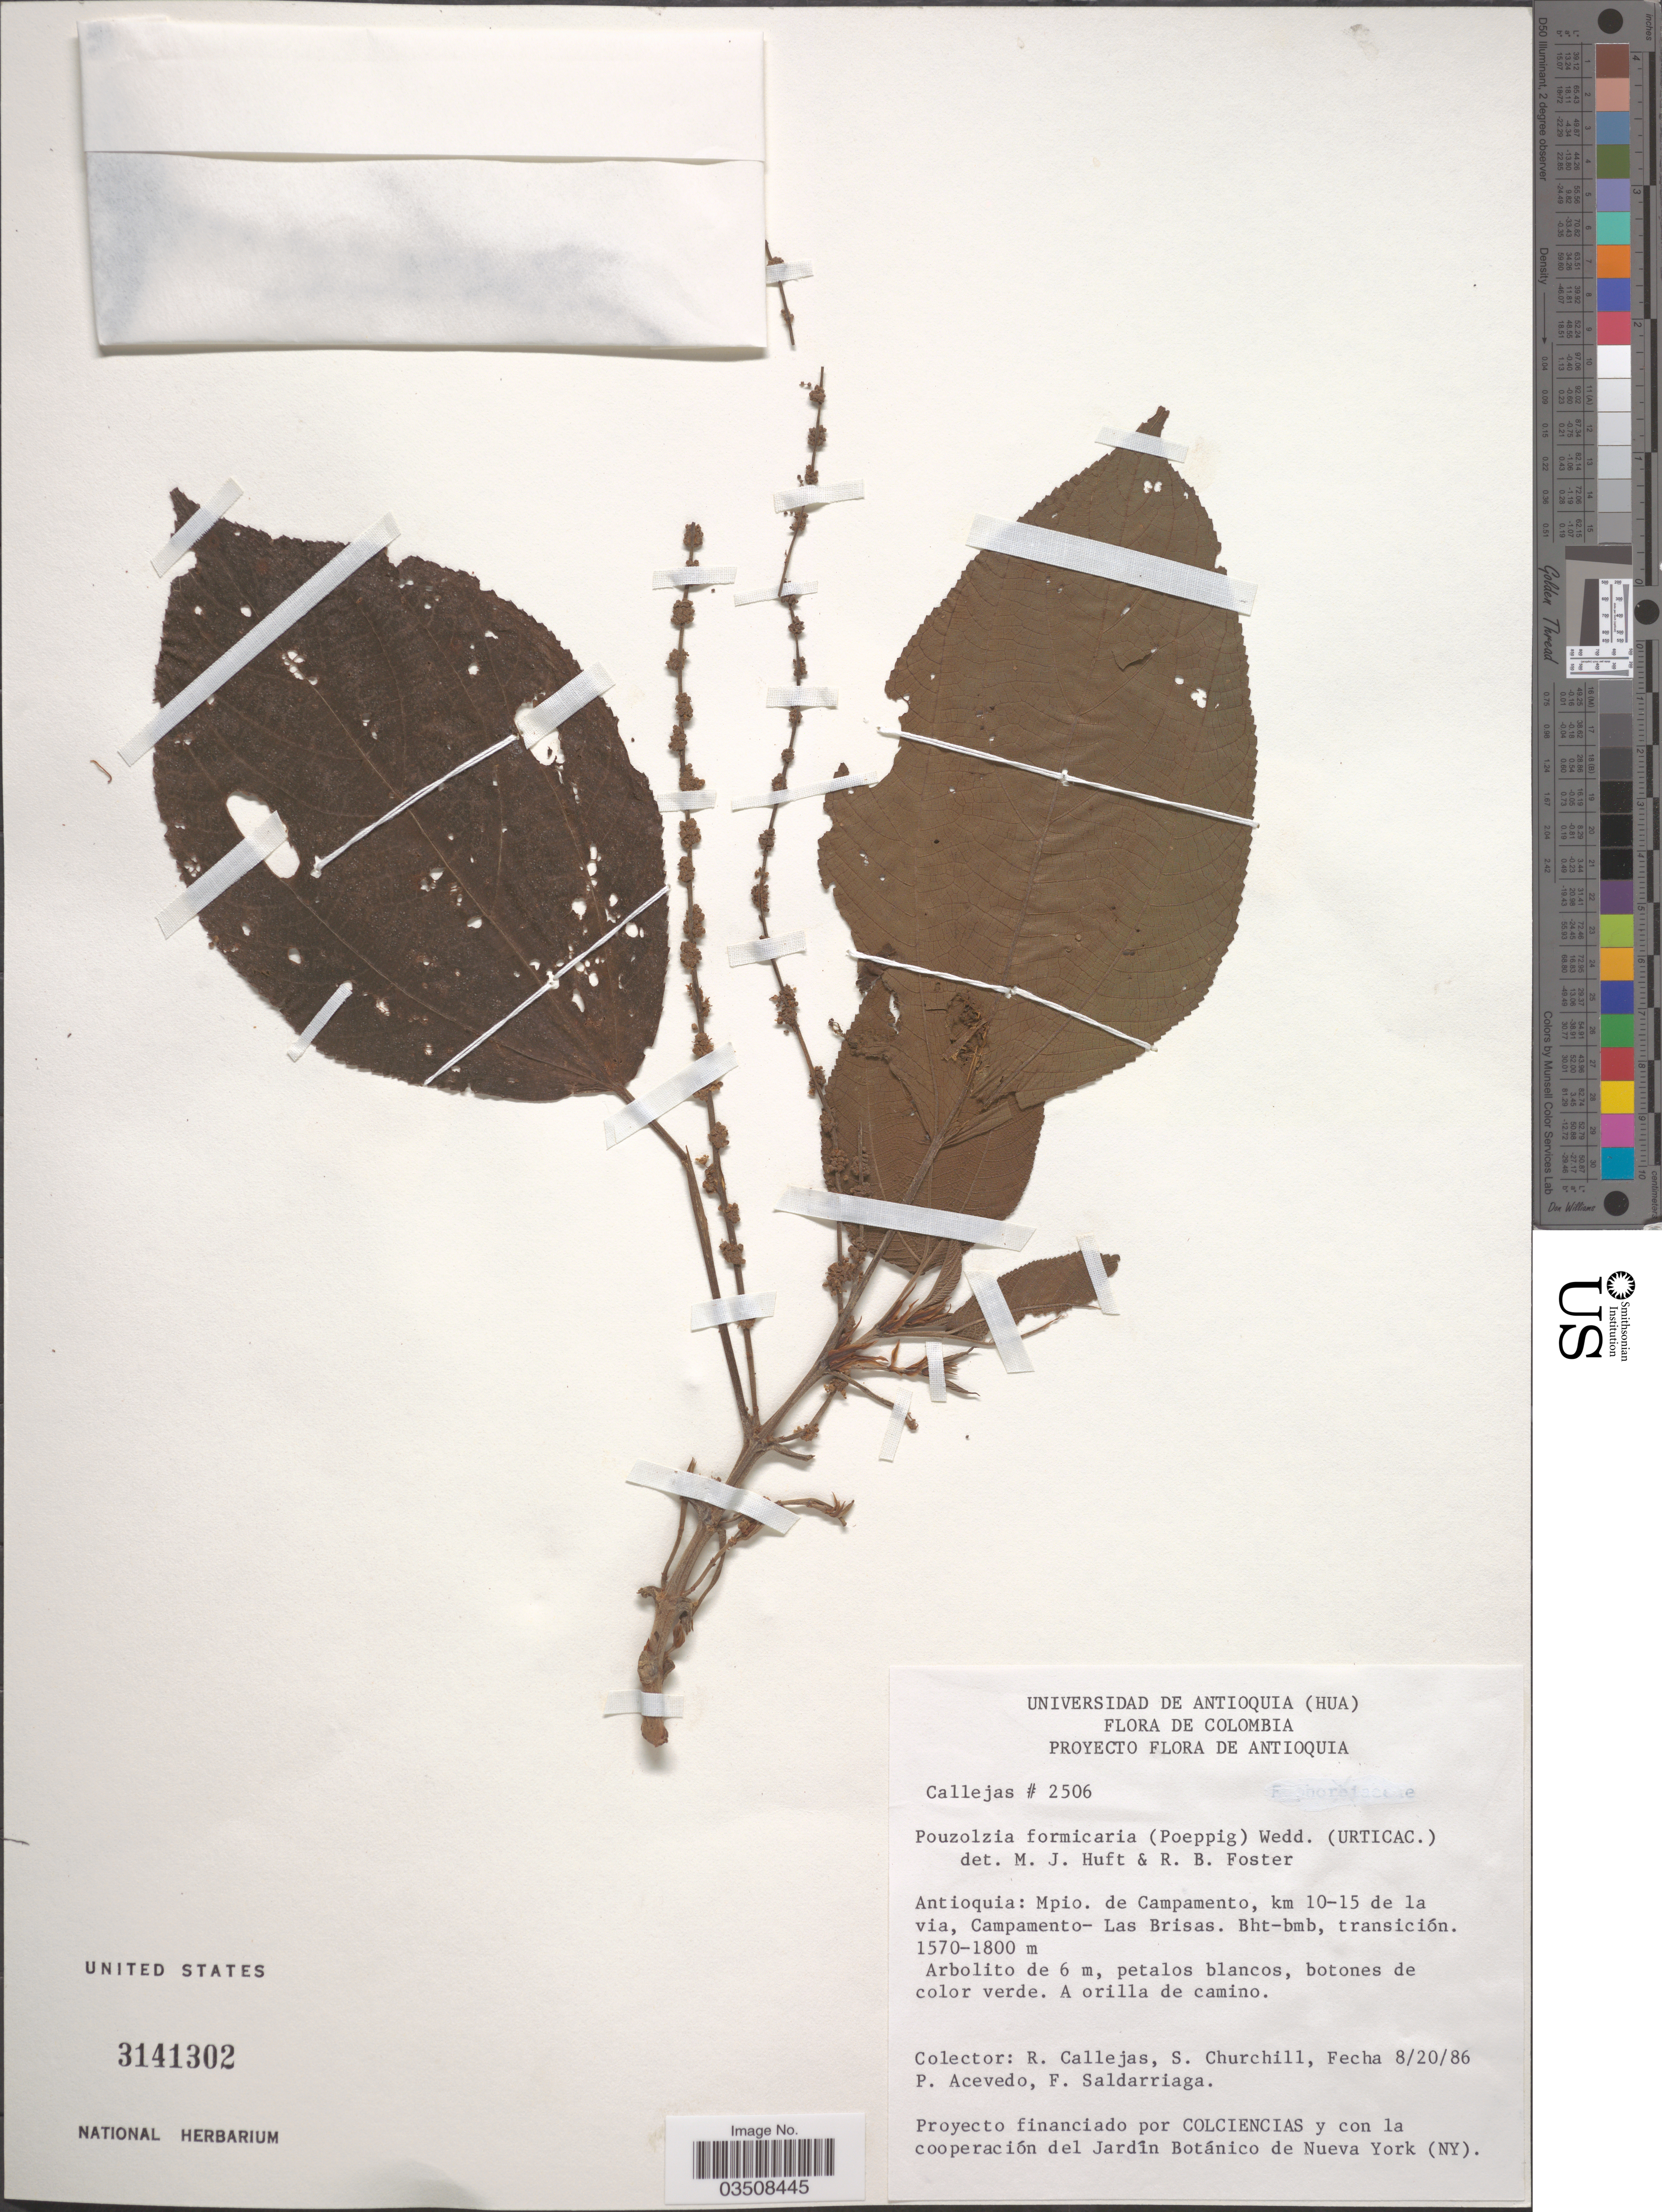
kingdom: Plantae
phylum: Tracheophyta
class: Magnoliopsida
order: Rosales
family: Urticaceae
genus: Pouzolzia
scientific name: Pouzolzia formicaria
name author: (Poepp. ex Wedd.) Wedd.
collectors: R. Callejas, S. Churchill, P. Acevedo-Rodr. & F. Saldarriaga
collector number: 2506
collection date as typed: Transcribed d/m/y: 20/8/86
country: Colombia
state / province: Antioquia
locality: Mpio. de Campamento, km 10-15 de la via, Campamento- Las Brisas. Bht-bmb, transición.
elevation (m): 1570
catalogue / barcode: US 3141302